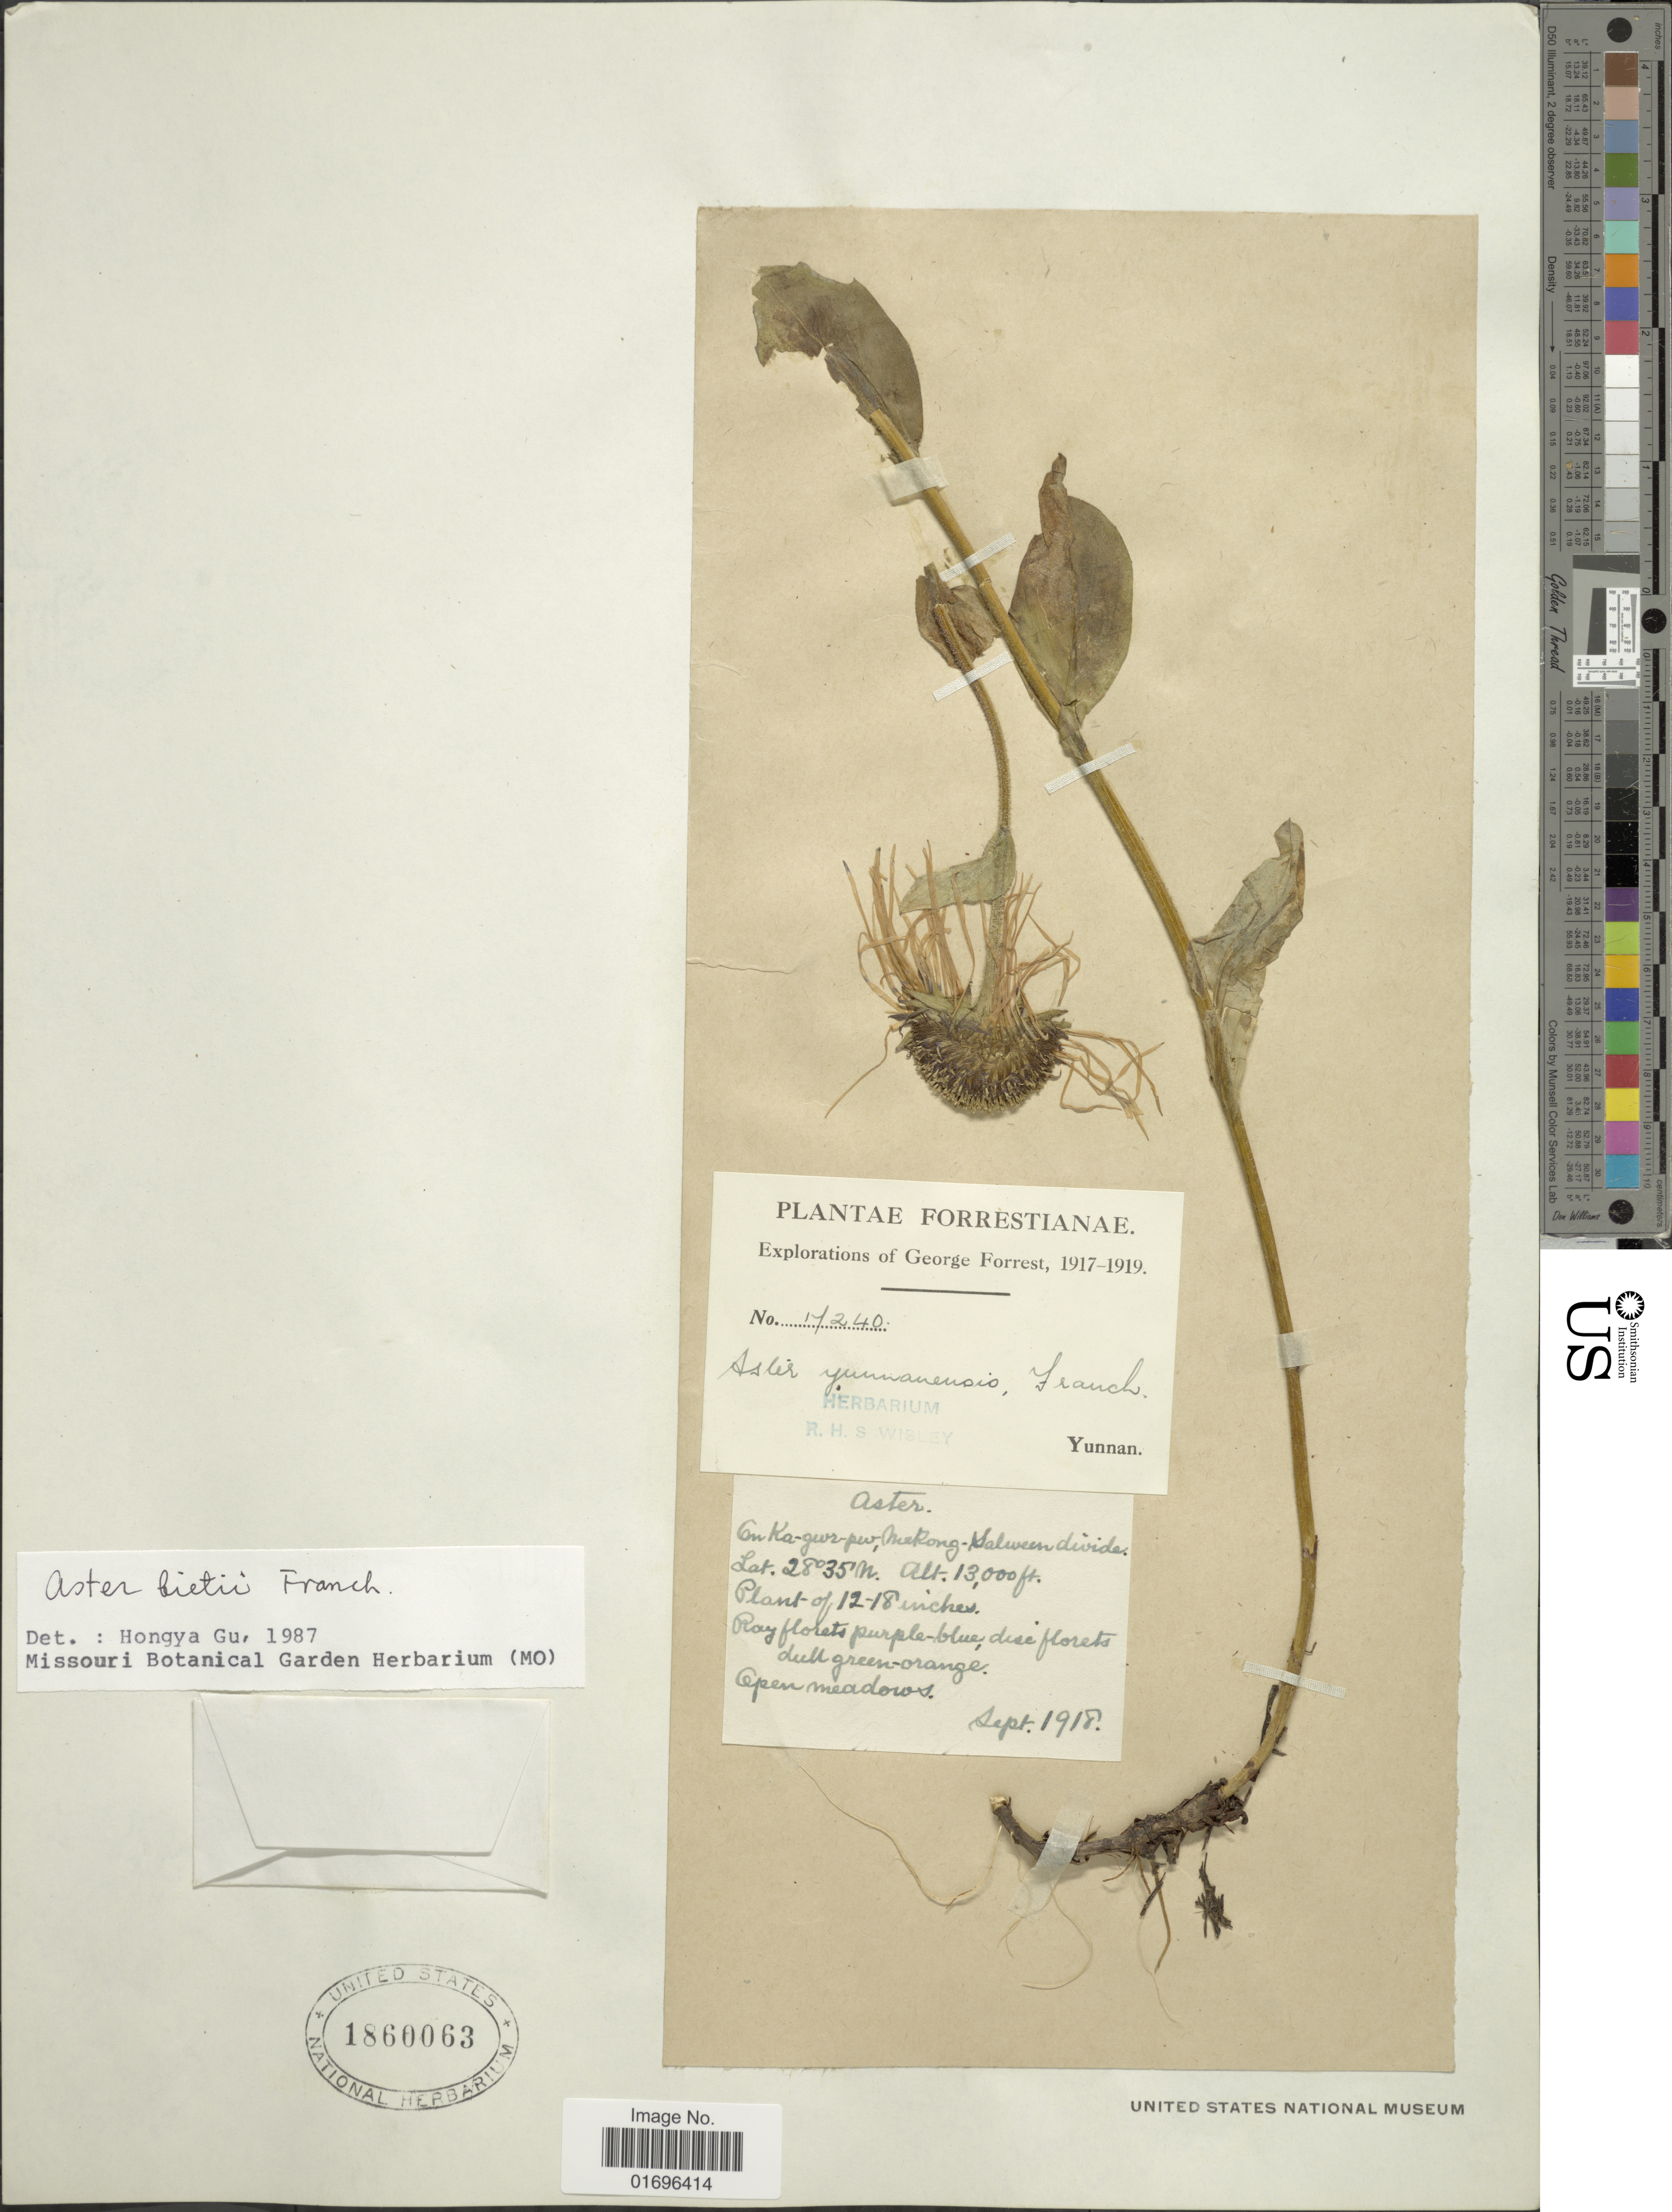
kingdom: Plantae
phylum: Tracheophyta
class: Magnoliopsida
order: Asterales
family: Asteraceae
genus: Aster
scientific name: Aster bietii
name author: Franch.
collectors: G. Forrest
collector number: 17240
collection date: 1918-09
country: China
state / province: Yunnan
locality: Forrestianae. On Ka=gwe-pw, One Rong-Salween divide. [interpreted]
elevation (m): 3962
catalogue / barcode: US 1860063